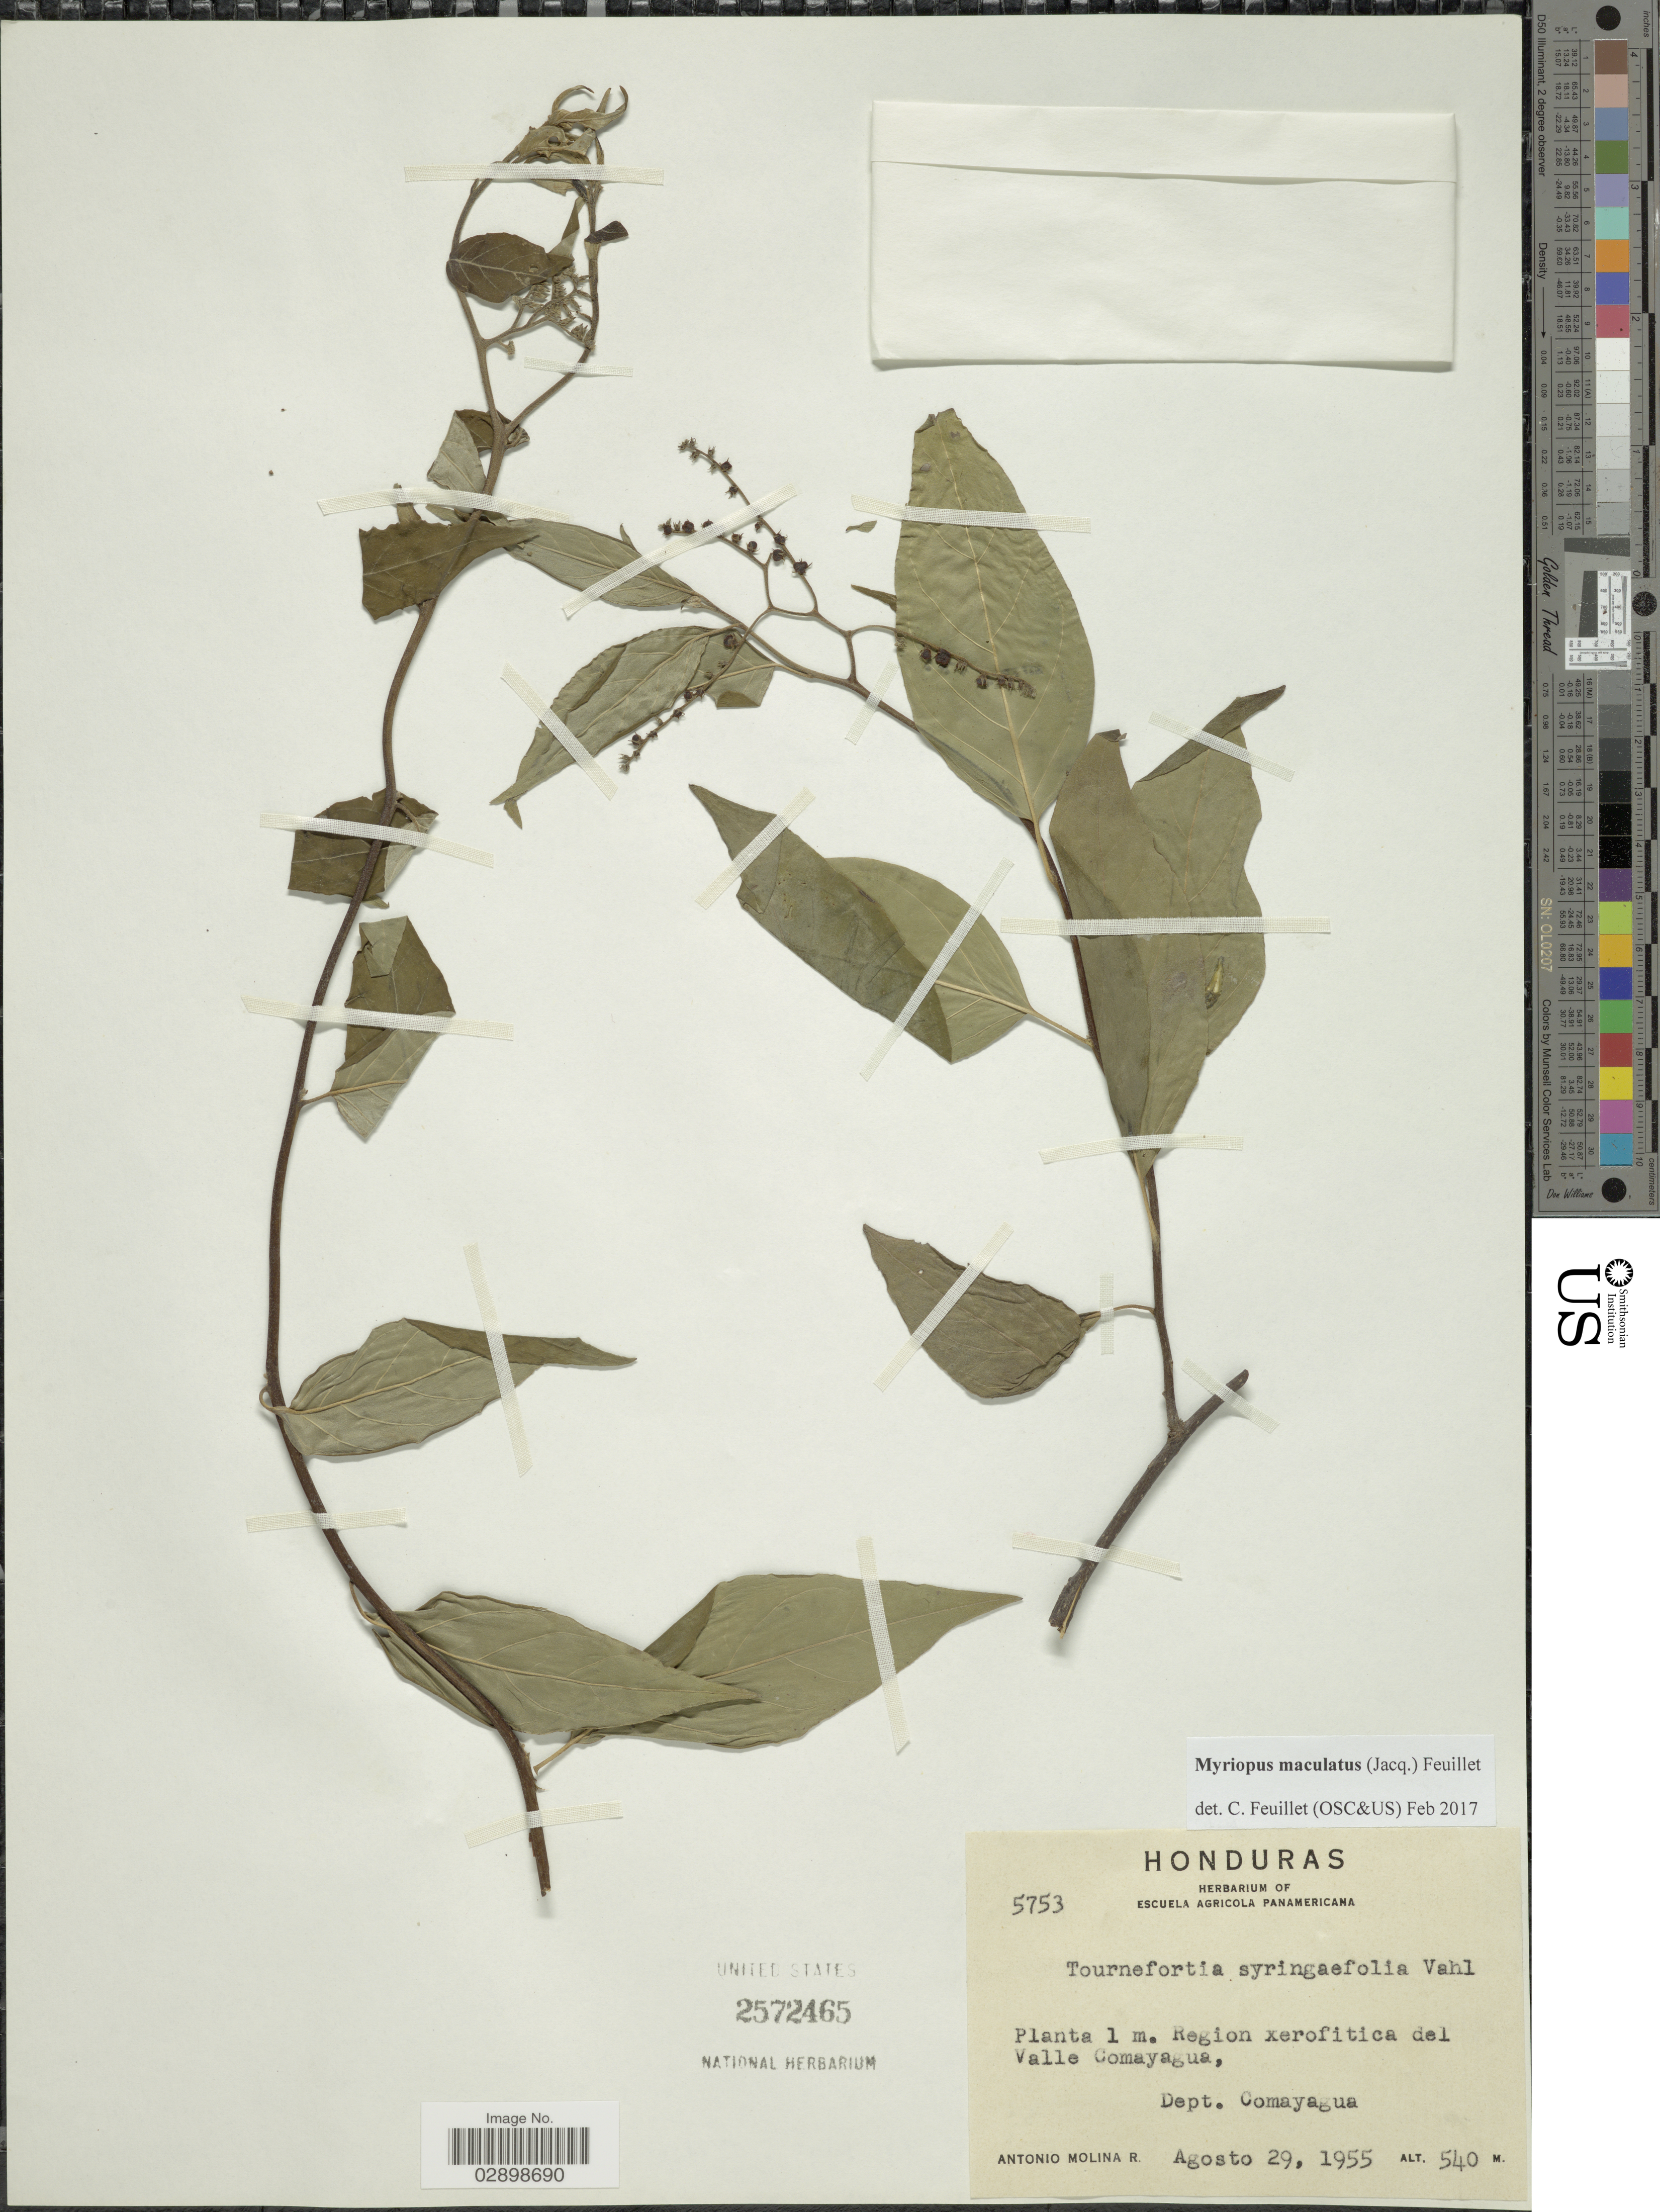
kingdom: Plantae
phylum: Tracheophyta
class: Magnoliopsida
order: Boraginales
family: Heliotropiaceae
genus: Myriopus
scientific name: Myriopus maculatus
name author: (Jacq.) Feuillet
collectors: A. Molina R.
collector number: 5753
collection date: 1955-08-29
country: Honduras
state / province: Comayagua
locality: Region xerofitica del Valle Comayagua, Dept. Comayagua.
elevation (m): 540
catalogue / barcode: US 2572465